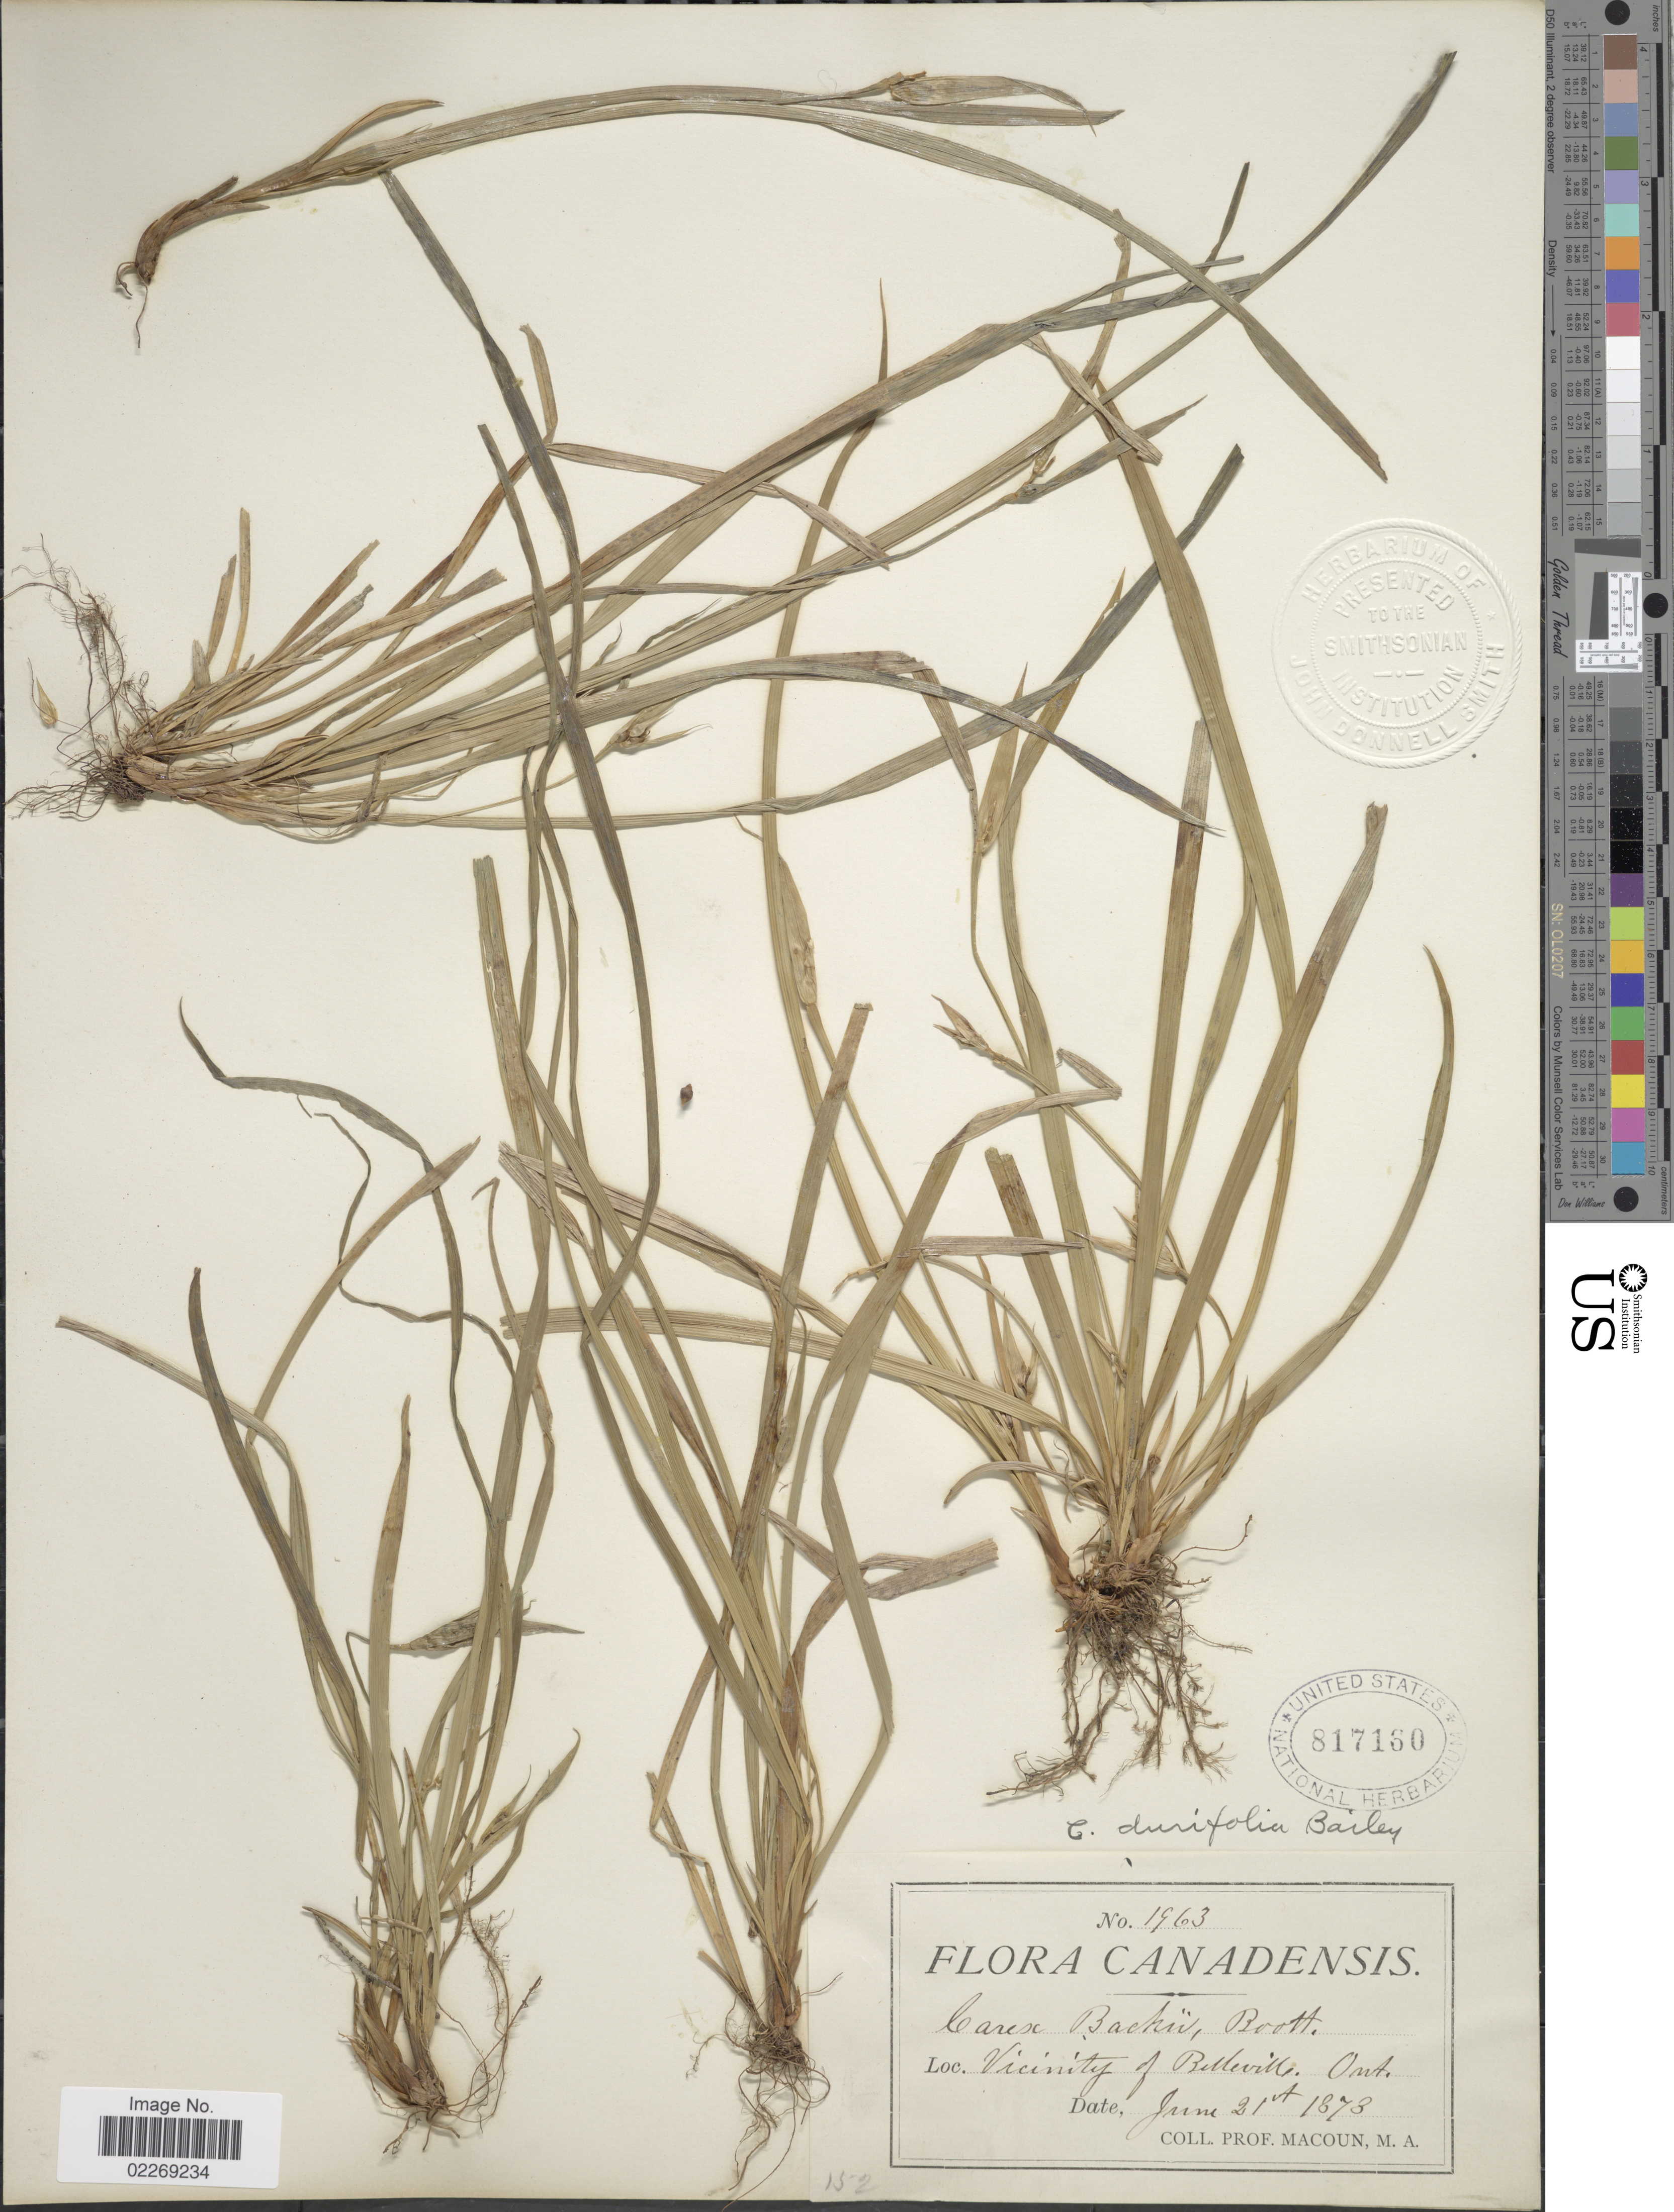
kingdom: Plantae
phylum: Tracheophyta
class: Liliopsida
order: Poales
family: Cyperaceae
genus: Carex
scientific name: Carex backii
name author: Boott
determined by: Strong, Mark T., (BOT), Smithsonian Institution - National Museum of Natural History (UNITED STATES)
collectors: -- Macoun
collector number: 1963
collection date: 1873-06-21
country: Canada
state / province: Ontario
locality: Vicinity of Belleville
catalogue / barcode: US 817160